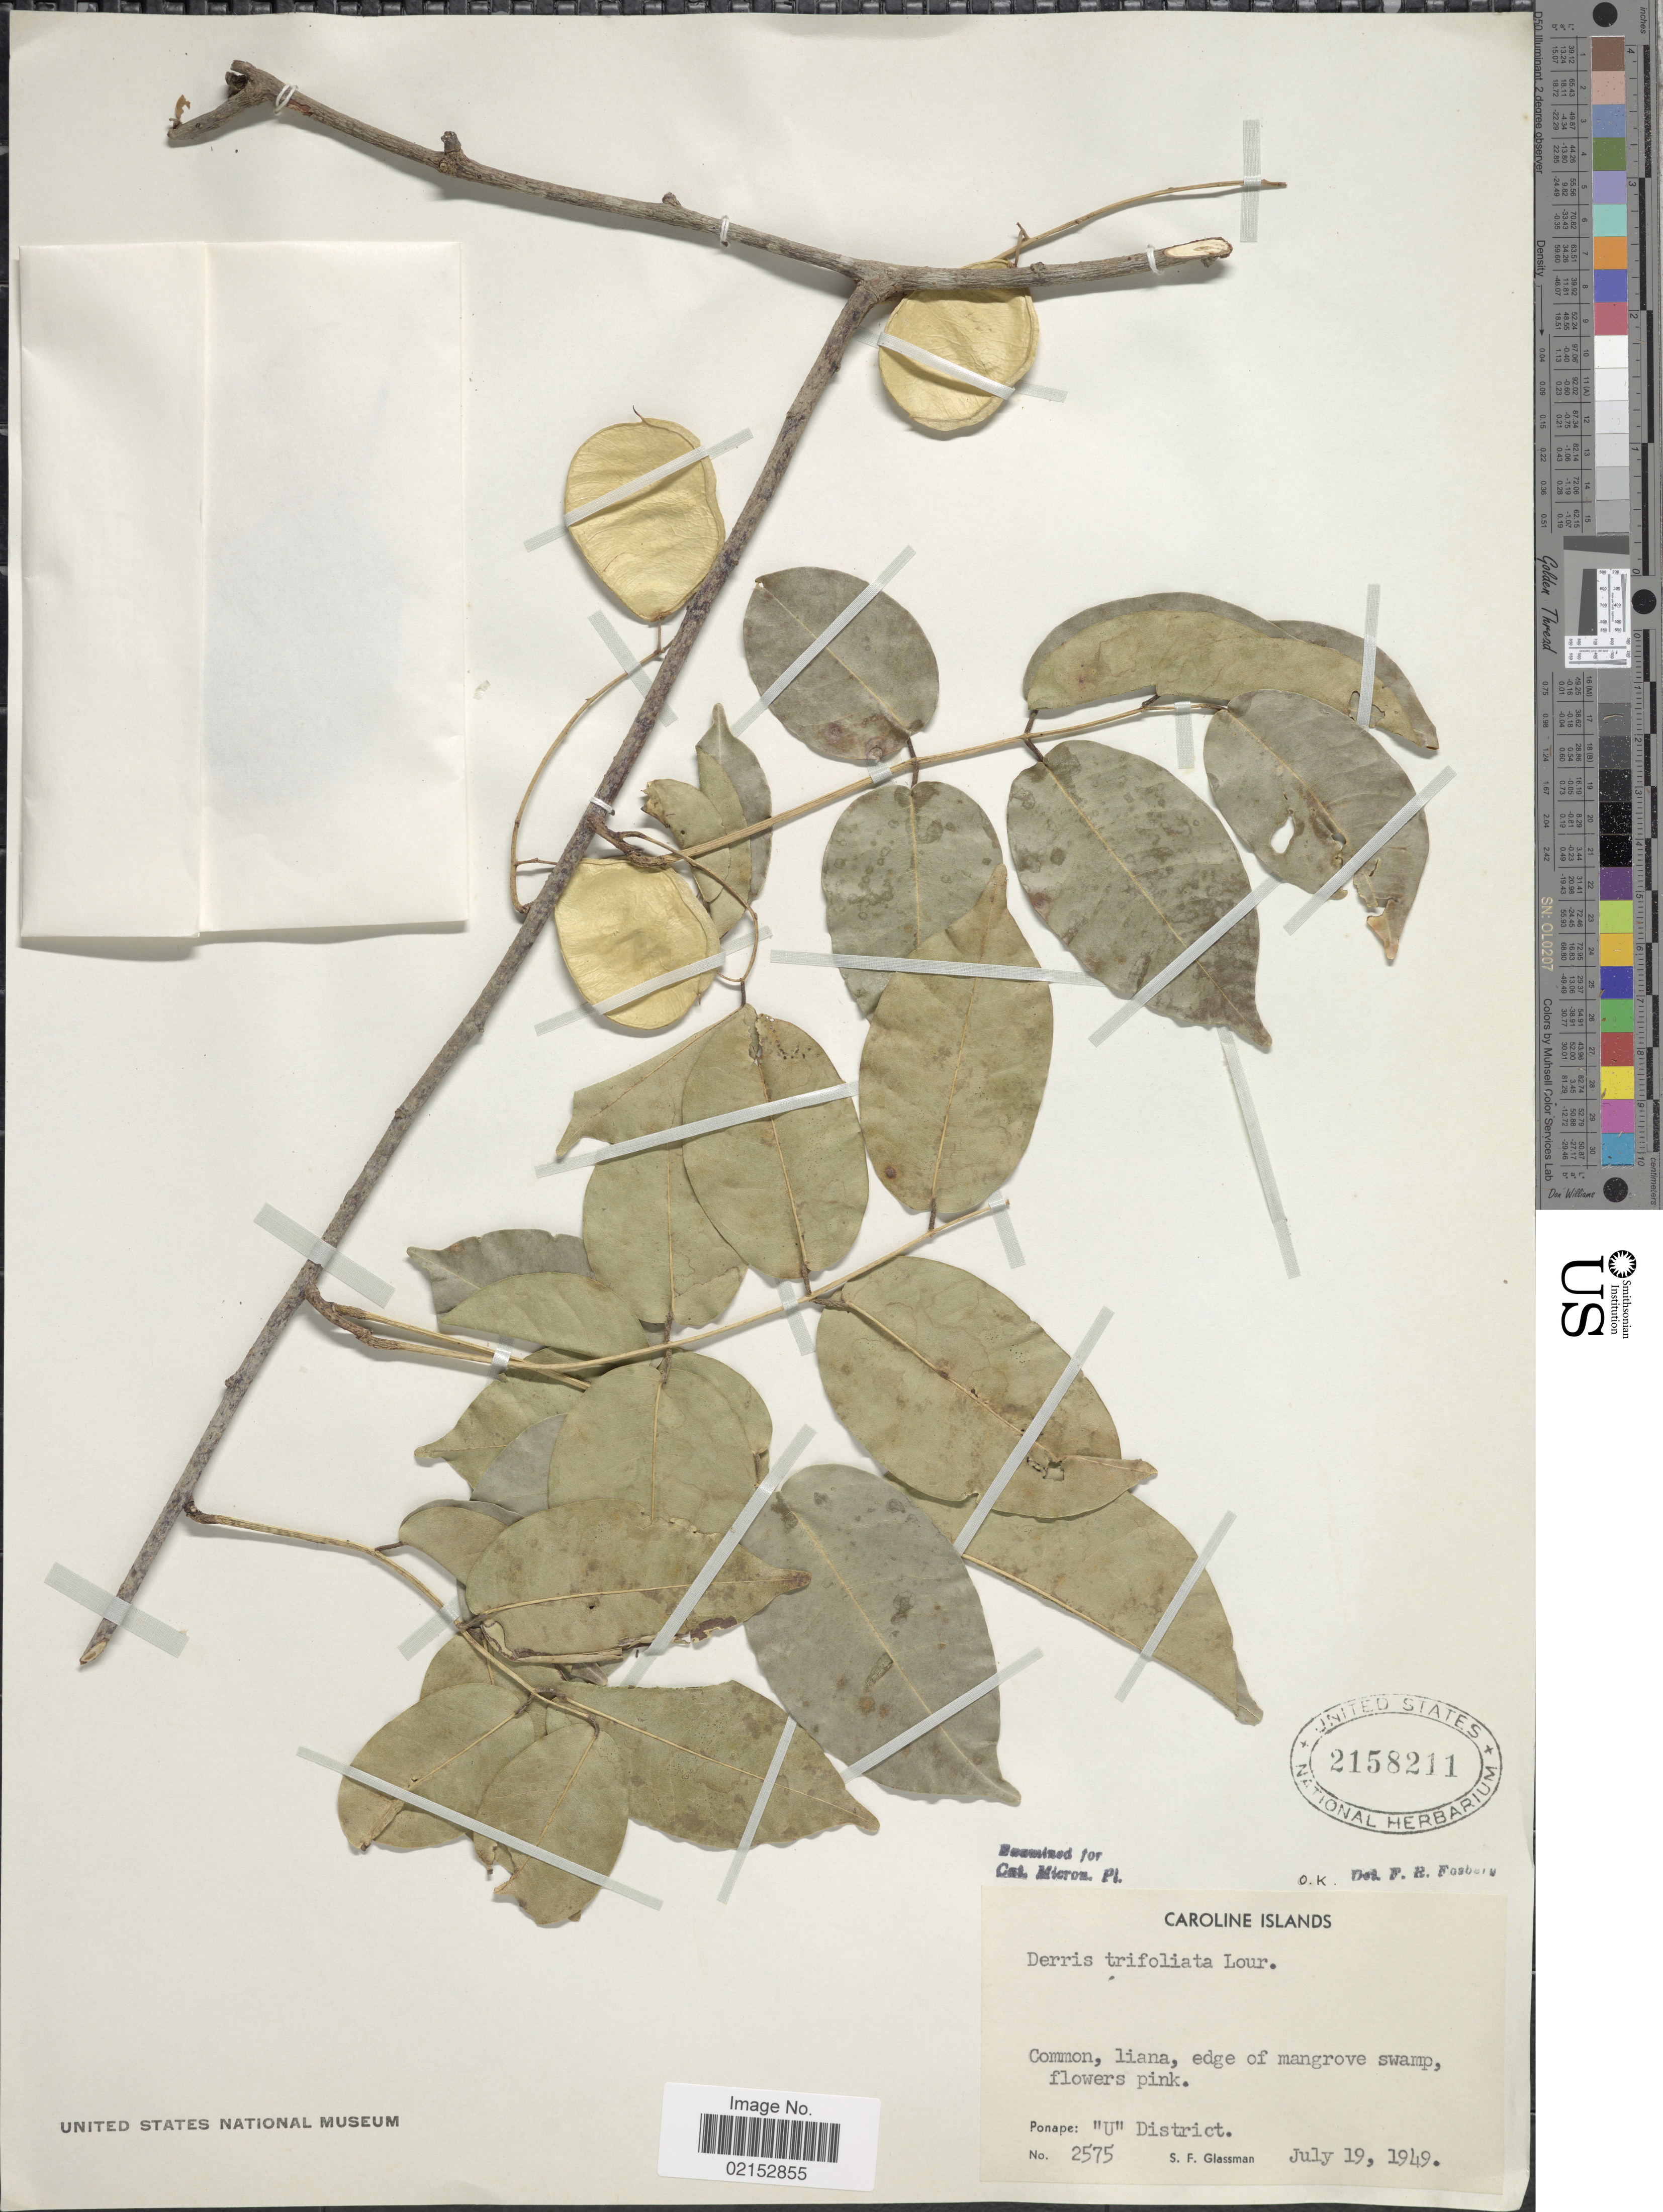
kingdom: Plantae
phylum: Tracheophyta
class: Magnoliopsida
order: Fabales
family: Fabaceae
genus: Derris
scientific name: Derris trifoliata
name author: Lour.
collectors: S. F. Glassman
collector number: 2575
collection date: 1949-07-19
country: Micronesia, Federated States of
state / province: Pohnpei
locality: Caroline Islands, Ponape, U District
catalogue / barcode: US 2158211